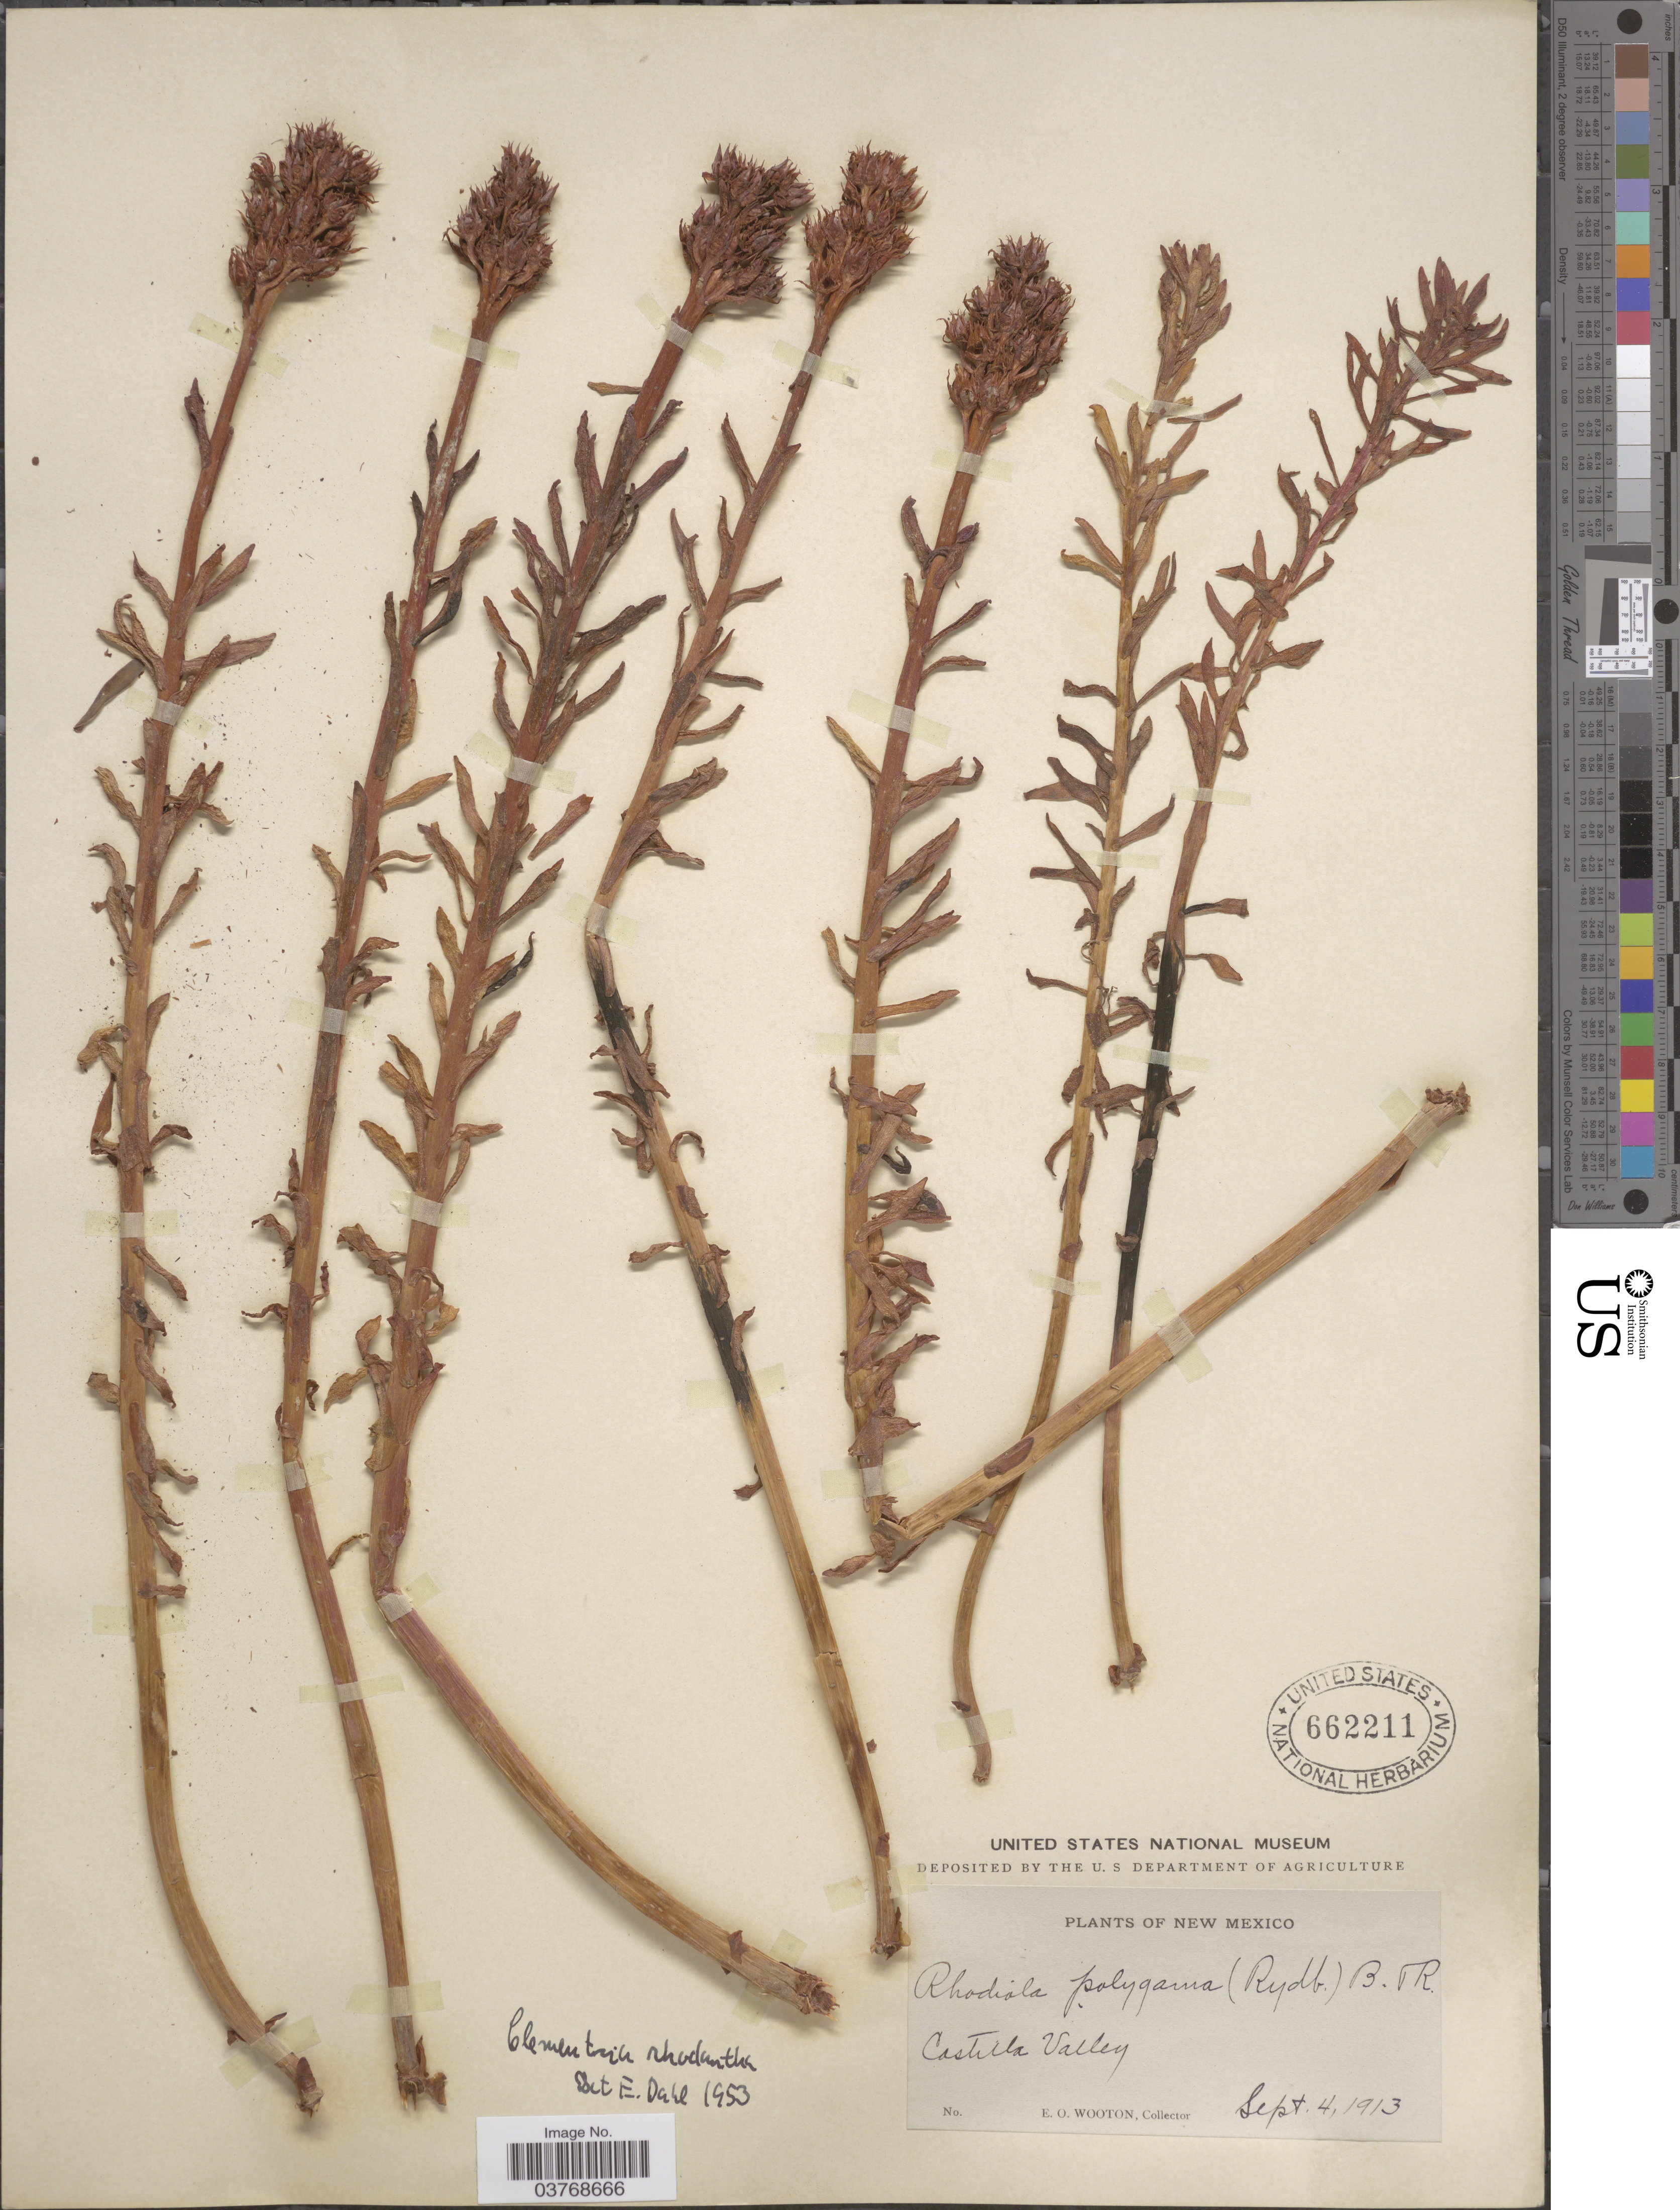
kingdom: Plantae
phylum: Tracheophyta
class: Magnoliopsida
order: Saxifragales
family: Crassulaceae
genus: Rhodiola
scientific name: Rhodiola rhodantha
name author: (A. Gray) H. Jacobsen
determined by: Strong, Mark T., (BOT), Smithsonian Institution - National Museum of Natural History (UNITED STATES)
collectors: E. O. Wooton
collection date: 1913-09-04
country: United States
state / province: New Mexico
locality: Castilla Valley.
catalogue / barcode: US 662211